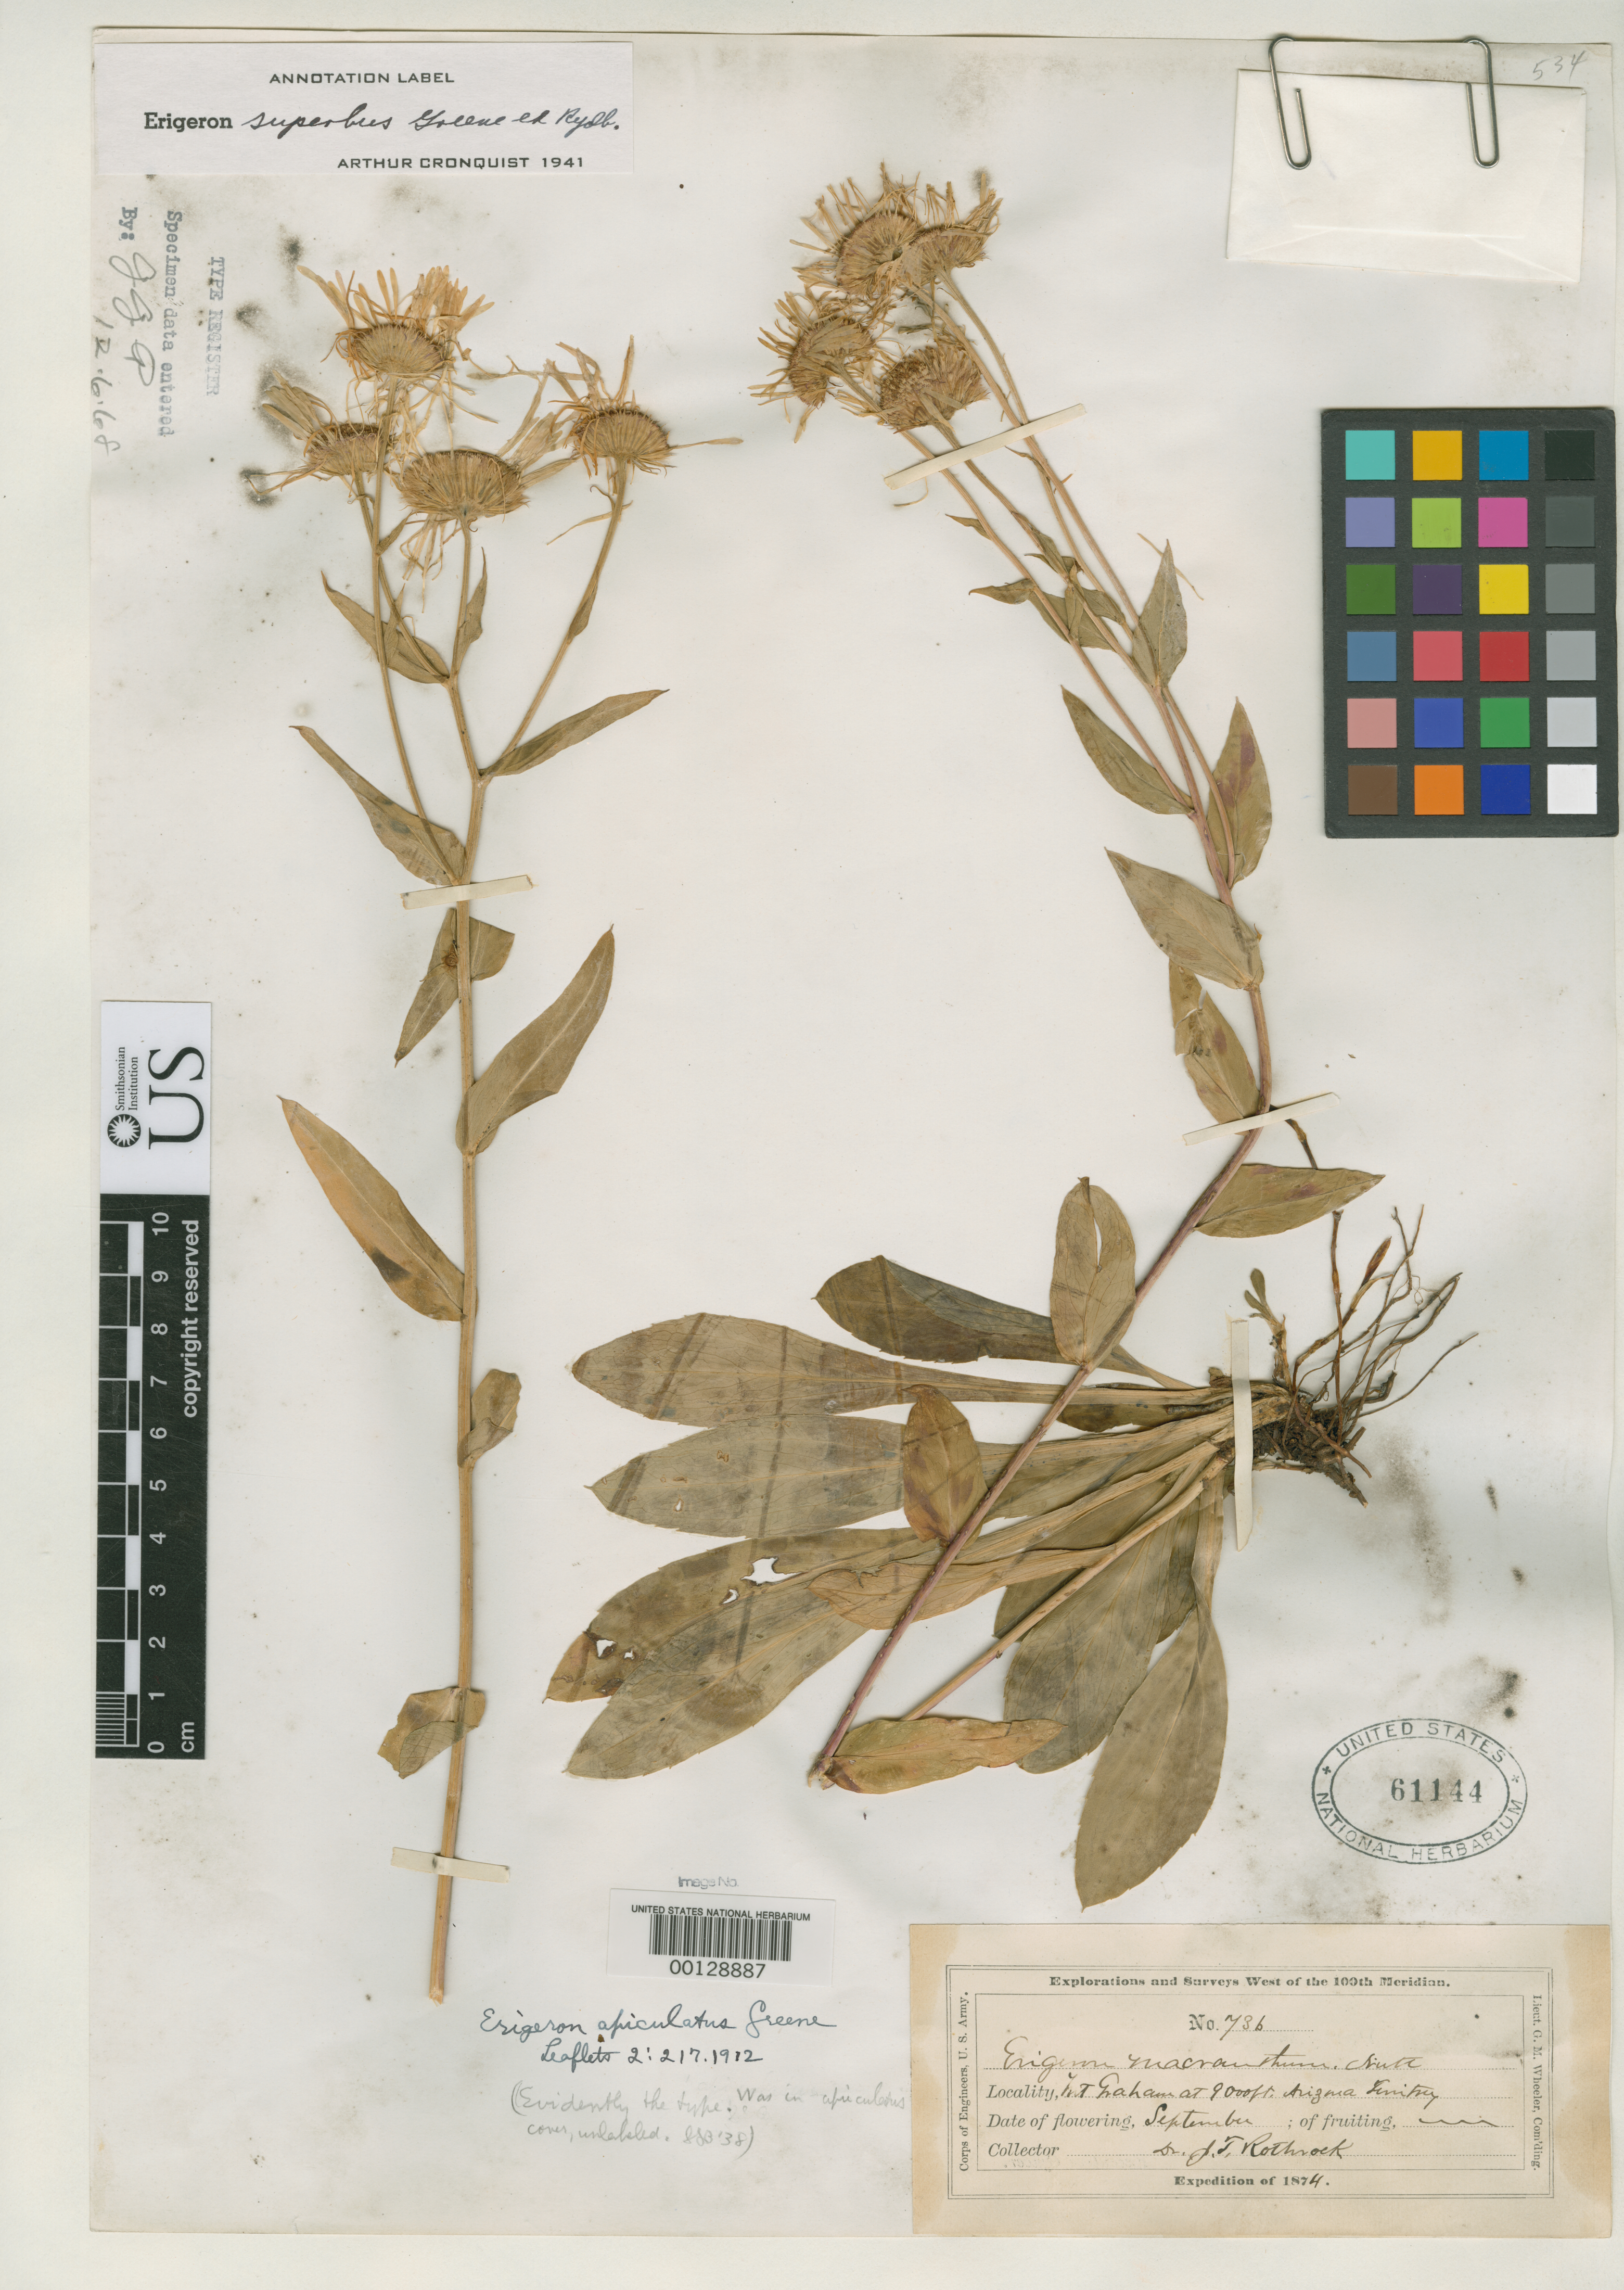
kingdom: Plantae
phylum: Tracheophyta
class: Magnoliopsida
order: Asterales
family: Asteraceae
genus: Erigeron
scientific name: Erigeron apiculatus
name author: Greene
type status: Isotype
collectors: J. T. Rothrock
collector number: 736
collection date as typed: Sep 1874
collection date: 1874-09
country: United States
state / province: Arizona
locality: Mt. Graham.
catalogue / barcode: US 61144